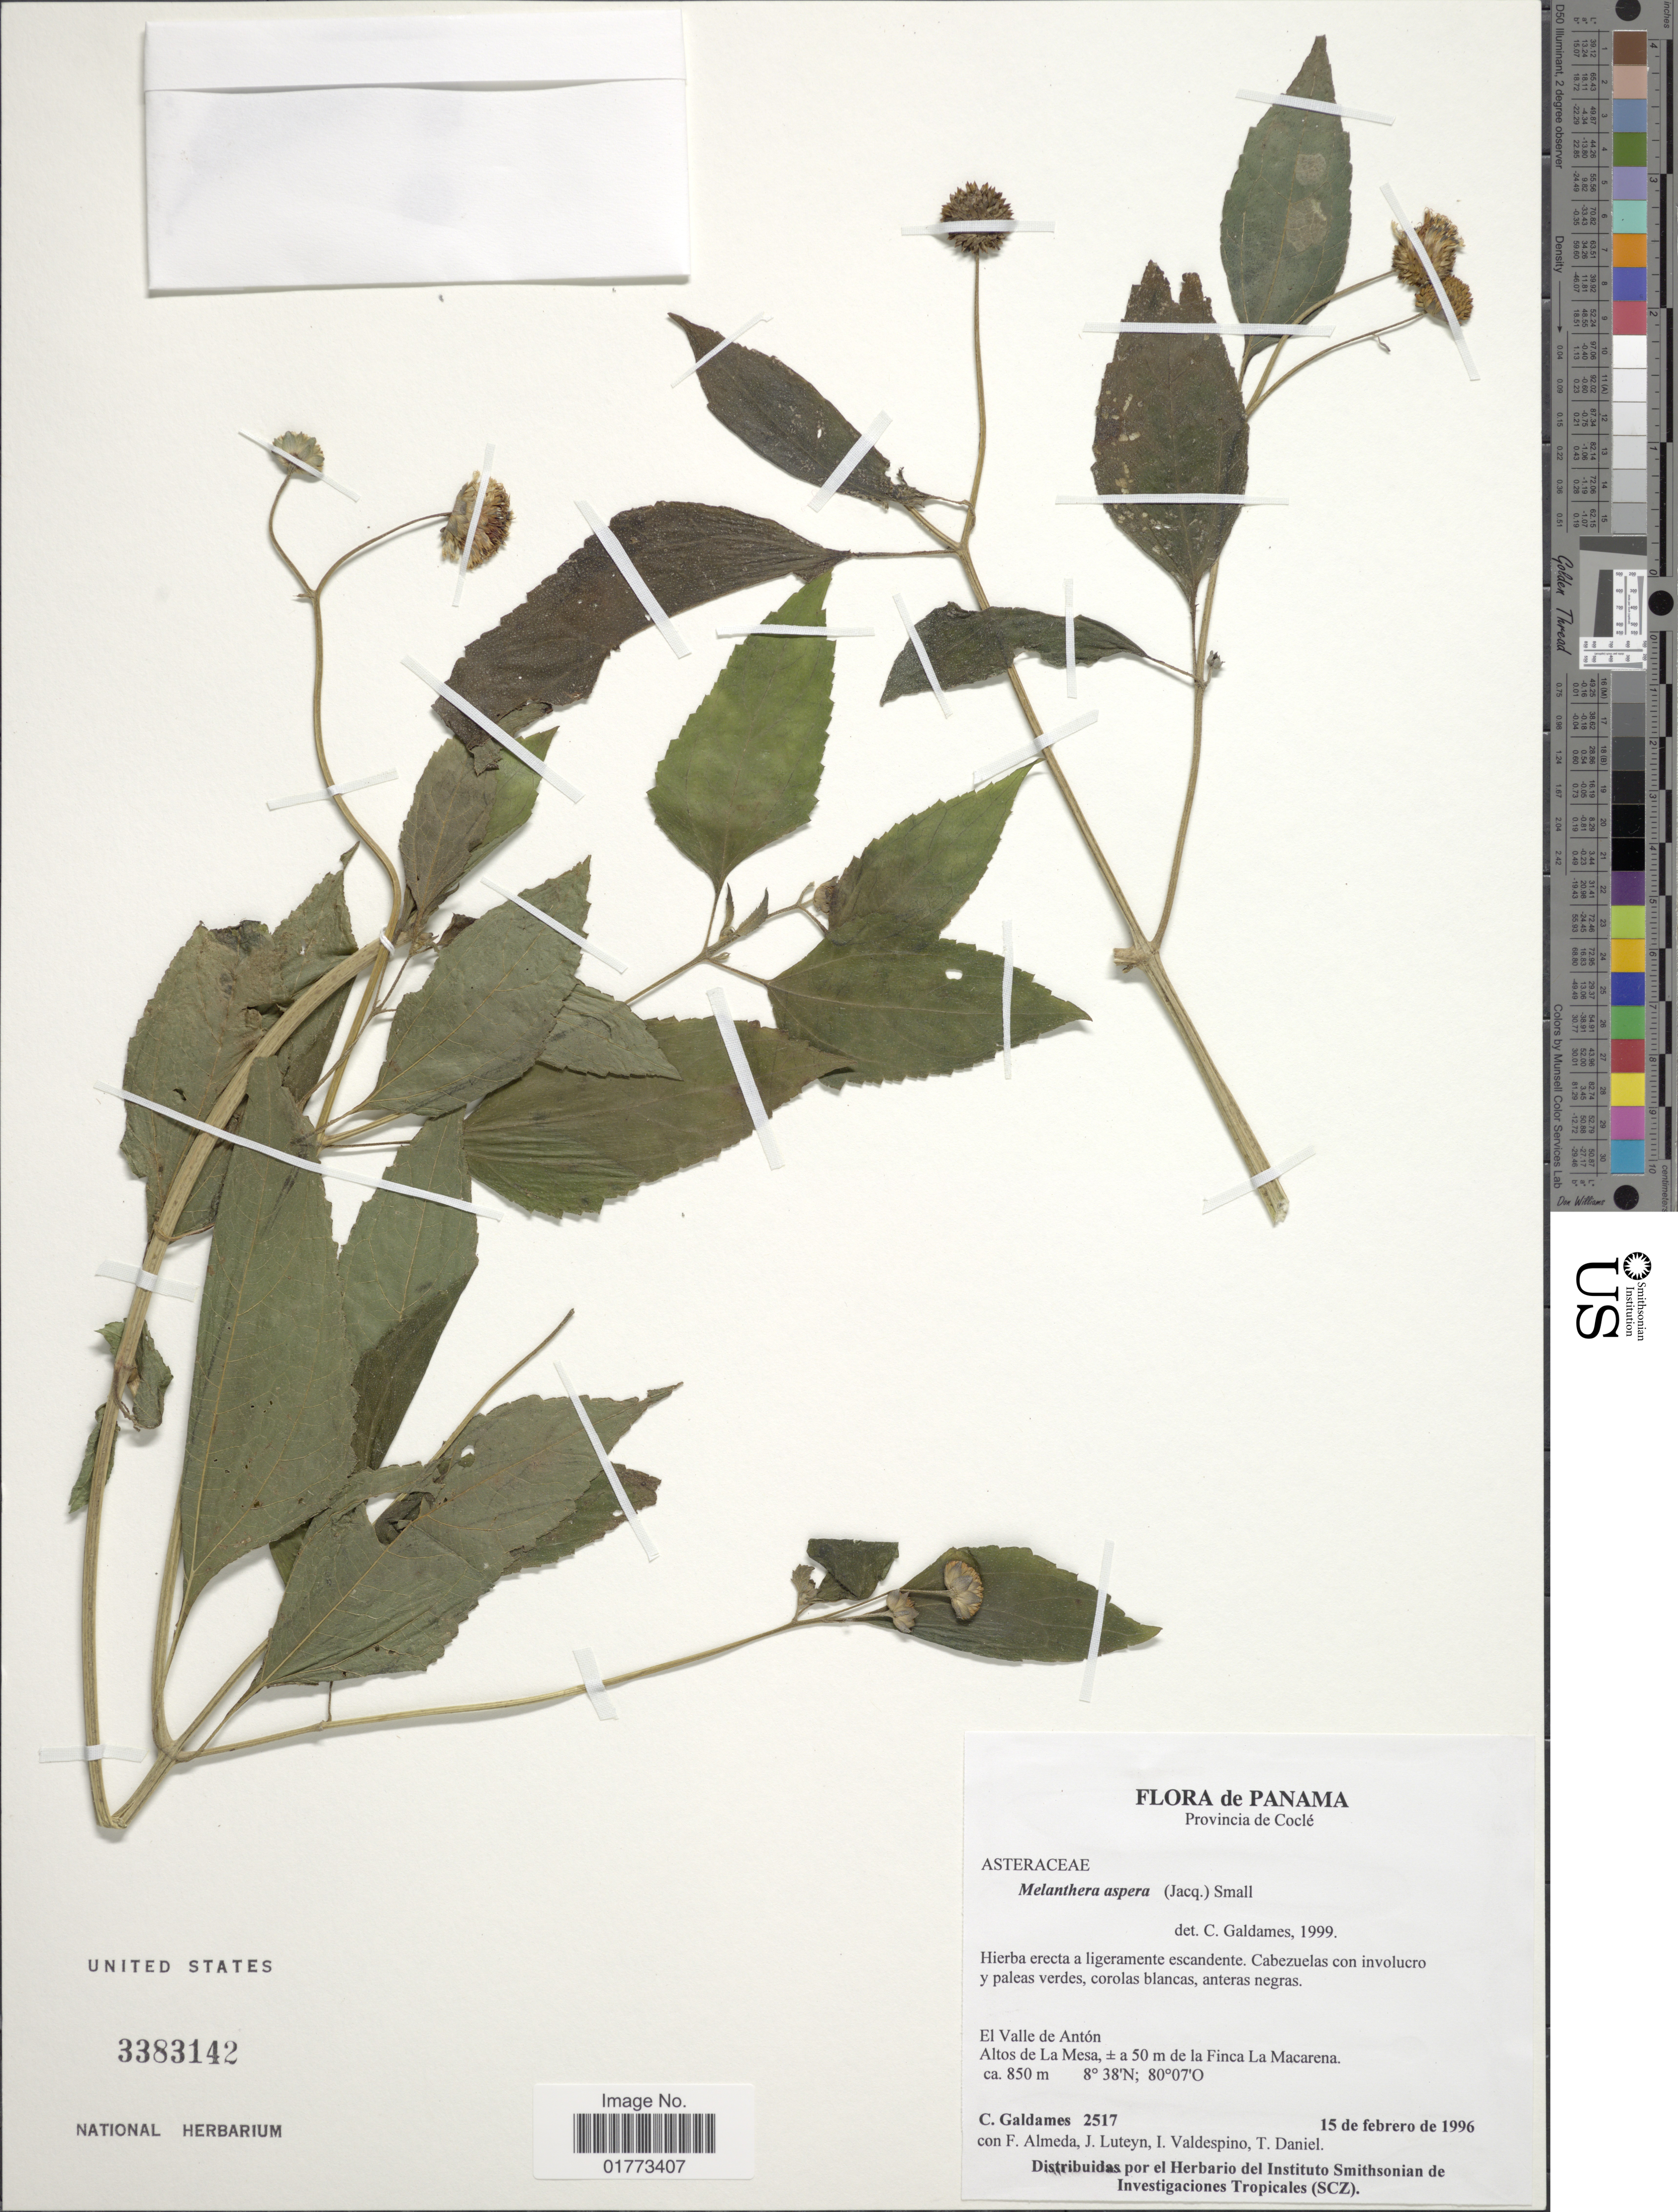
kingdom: Plantae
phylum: Tracheophyta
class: Magnoliopsida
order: Asterales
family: Asteraceae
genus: Melanthera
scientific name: Melanthera nivea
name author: (L.) Small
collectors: C. Galdames, F. Almeda, J. L. Luteyn & I. A. Valdespino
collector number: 2517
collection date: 1996-02-15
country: Panama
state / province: Coclé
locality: El Valle de Antón, Altos de La Mesa, ± a 50 m de la Finca La Macarena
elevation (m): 850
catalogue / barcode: US 3383142